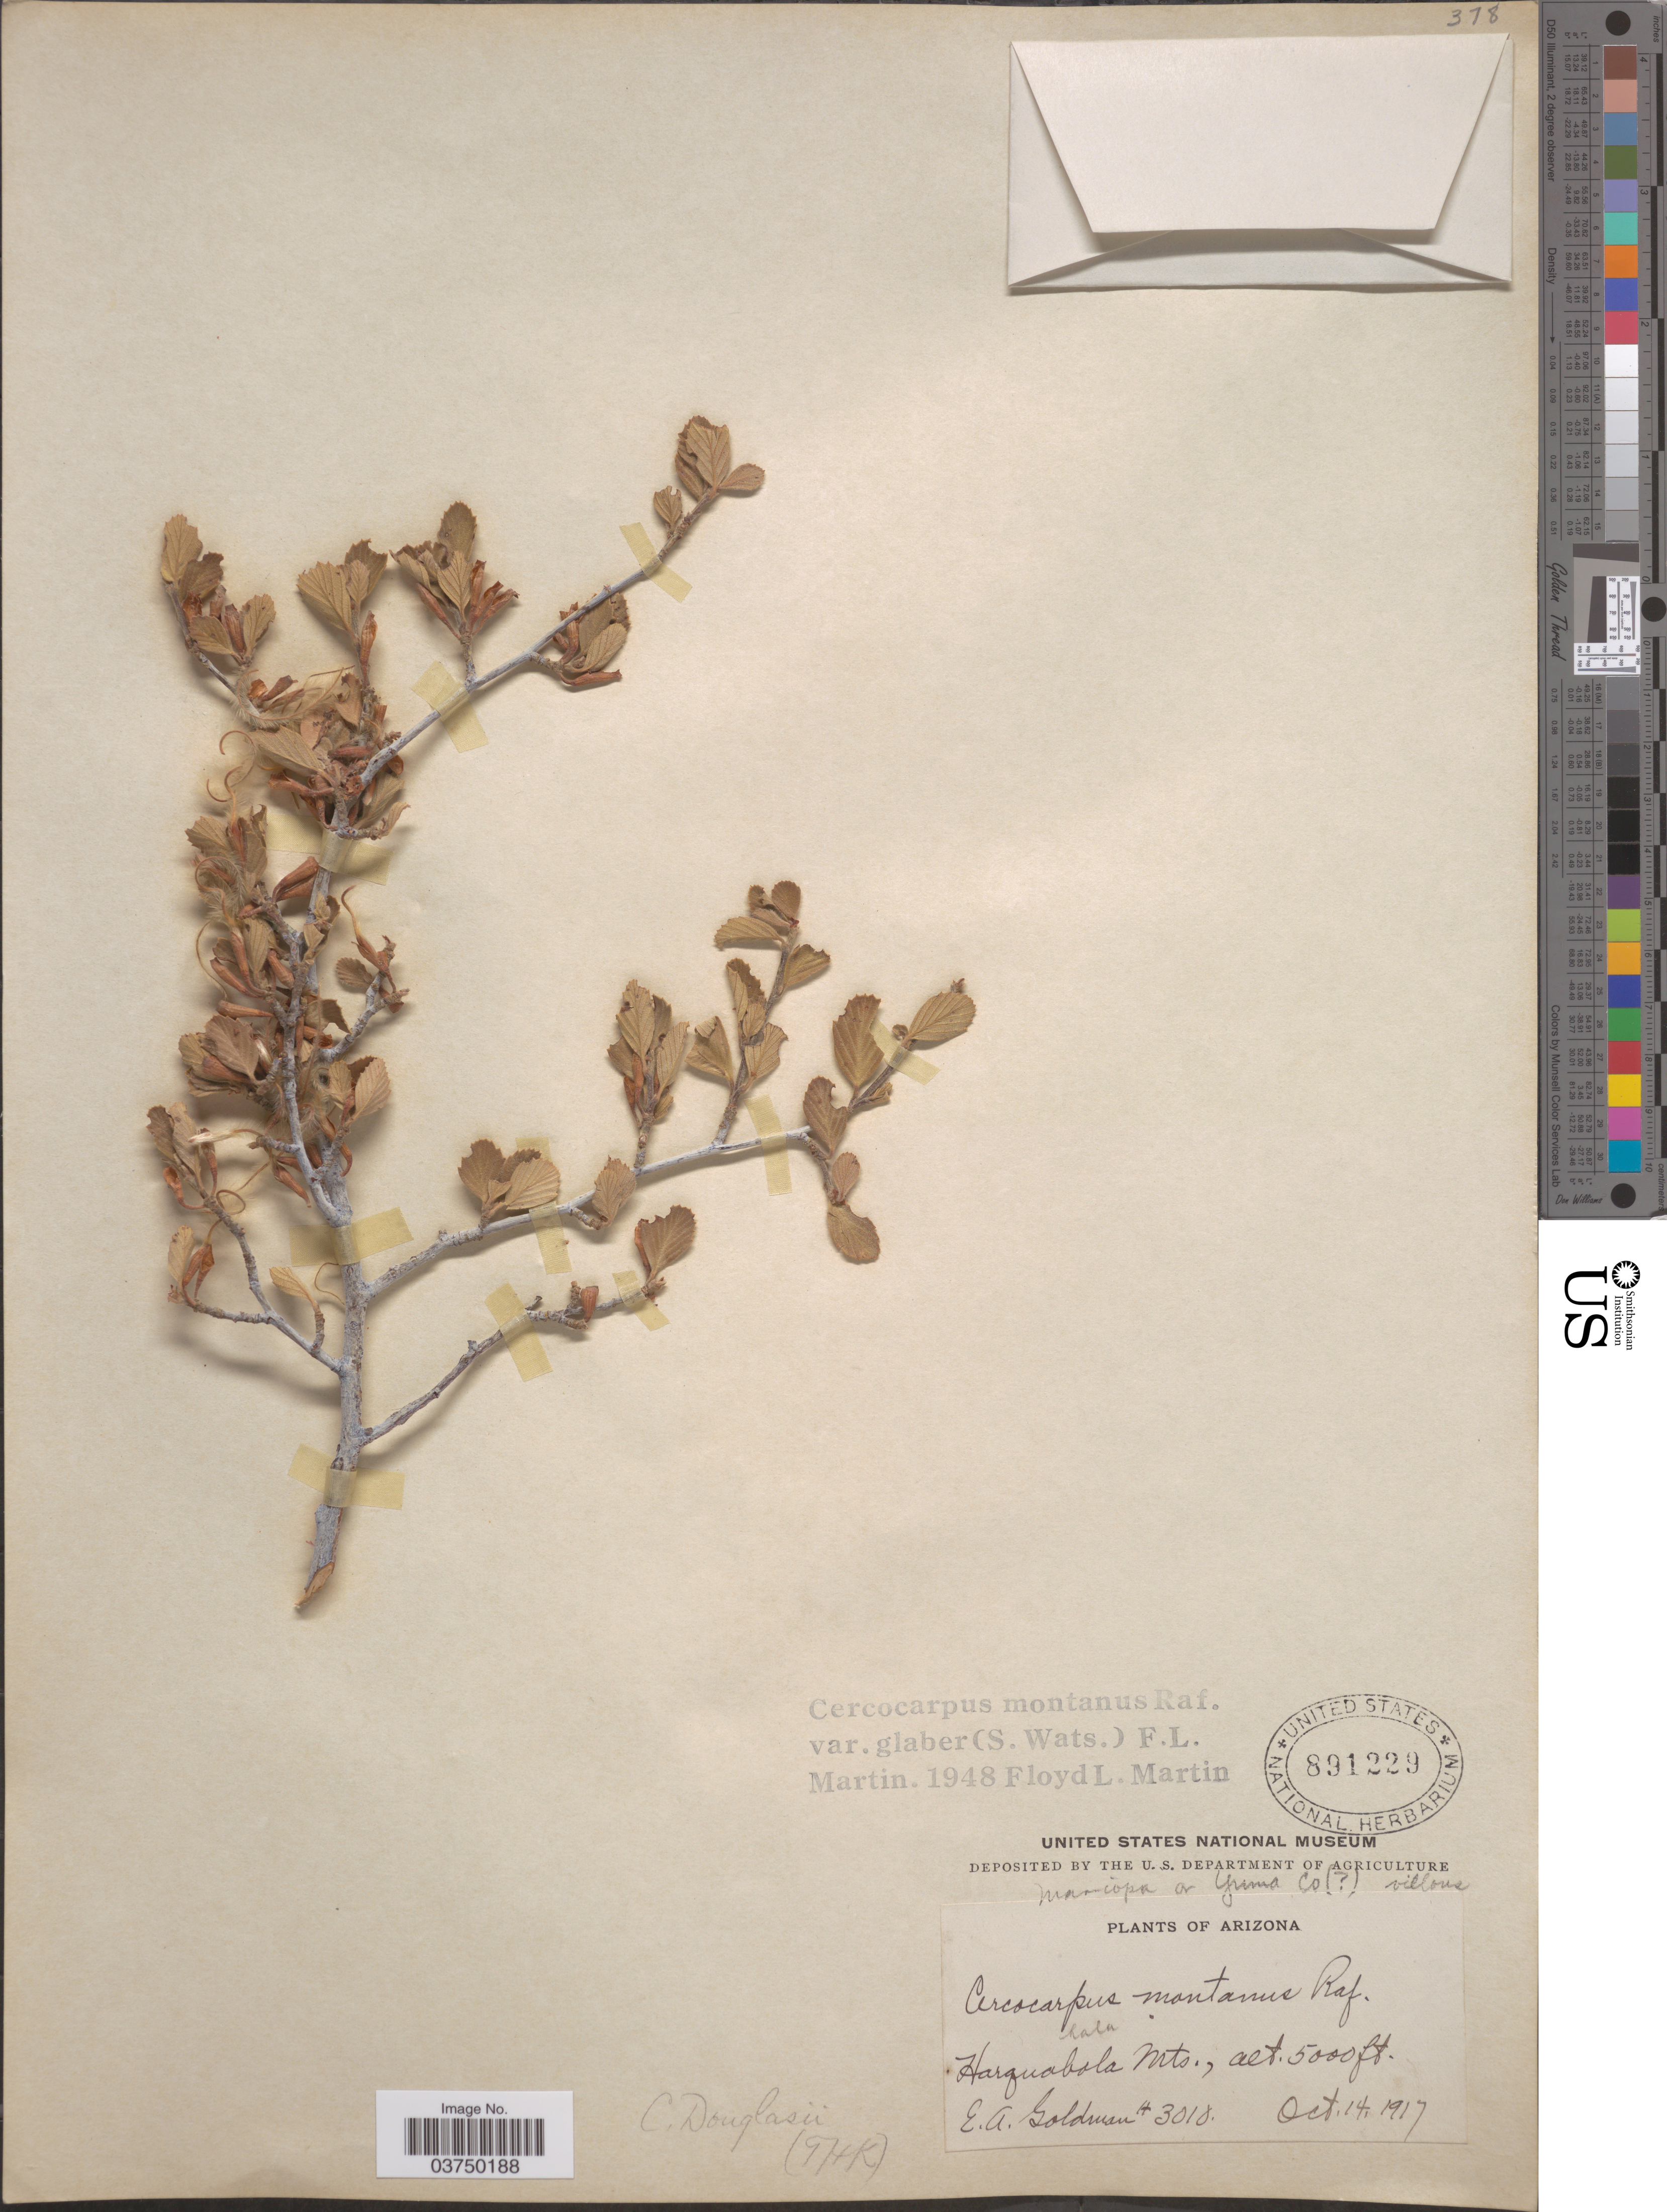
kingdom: Plantae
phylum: Tracheophyta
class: Magnoliopsida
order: Rosales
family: Rosaceae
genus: Cercocarpus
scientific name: Cercocarpus montanus var. glaber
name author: (S. Watson) F.L. Martin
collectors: E. A. Goldman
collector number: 3010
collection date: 1917-10-14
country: United States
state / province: Arizona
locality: Harquahala Mts. Maricopa or Yuma Co ( [unsure placement]).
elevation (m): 1524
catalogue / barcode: US 891229